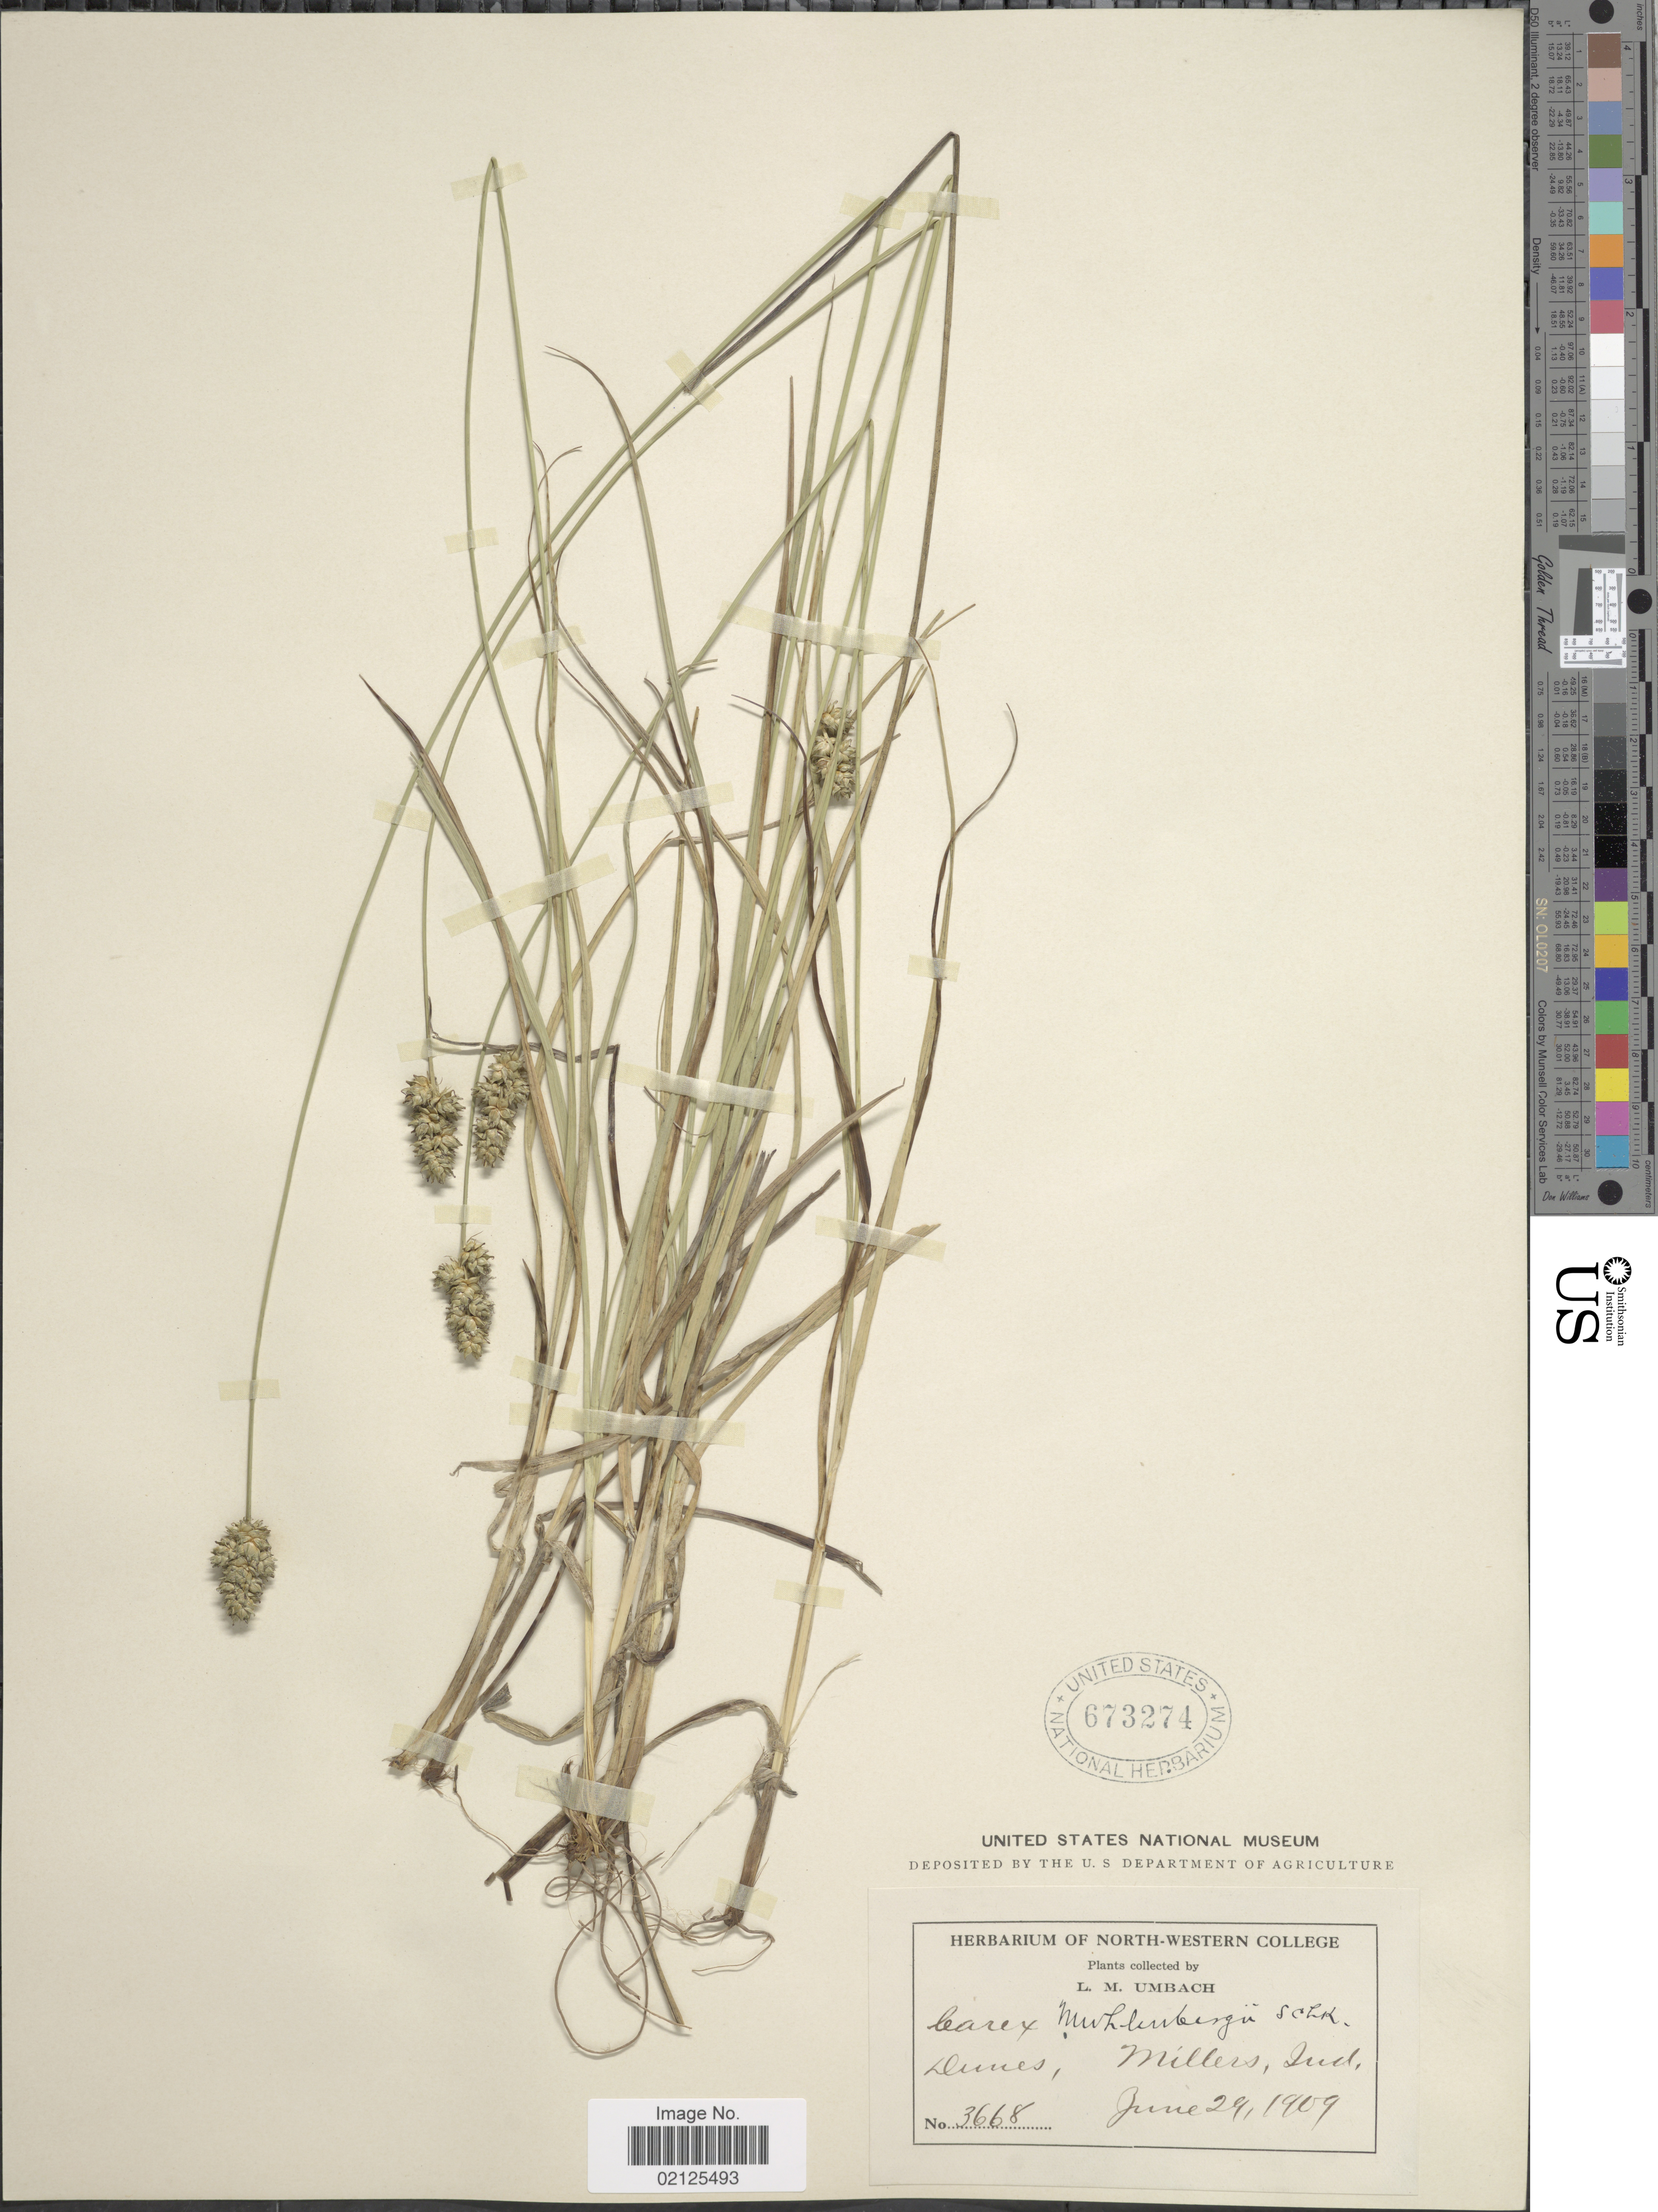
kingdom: Plantae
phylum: Tracheophyta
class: Liliopsida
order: Poales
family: Cyperaceae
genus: Carex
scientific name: Carex muehlenbergii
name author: Willd.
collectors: L. M. Umbach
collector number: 3668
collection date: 1909-06-29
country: United States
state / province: Indiana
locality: Dunes, Miller's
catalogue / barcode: US 673274